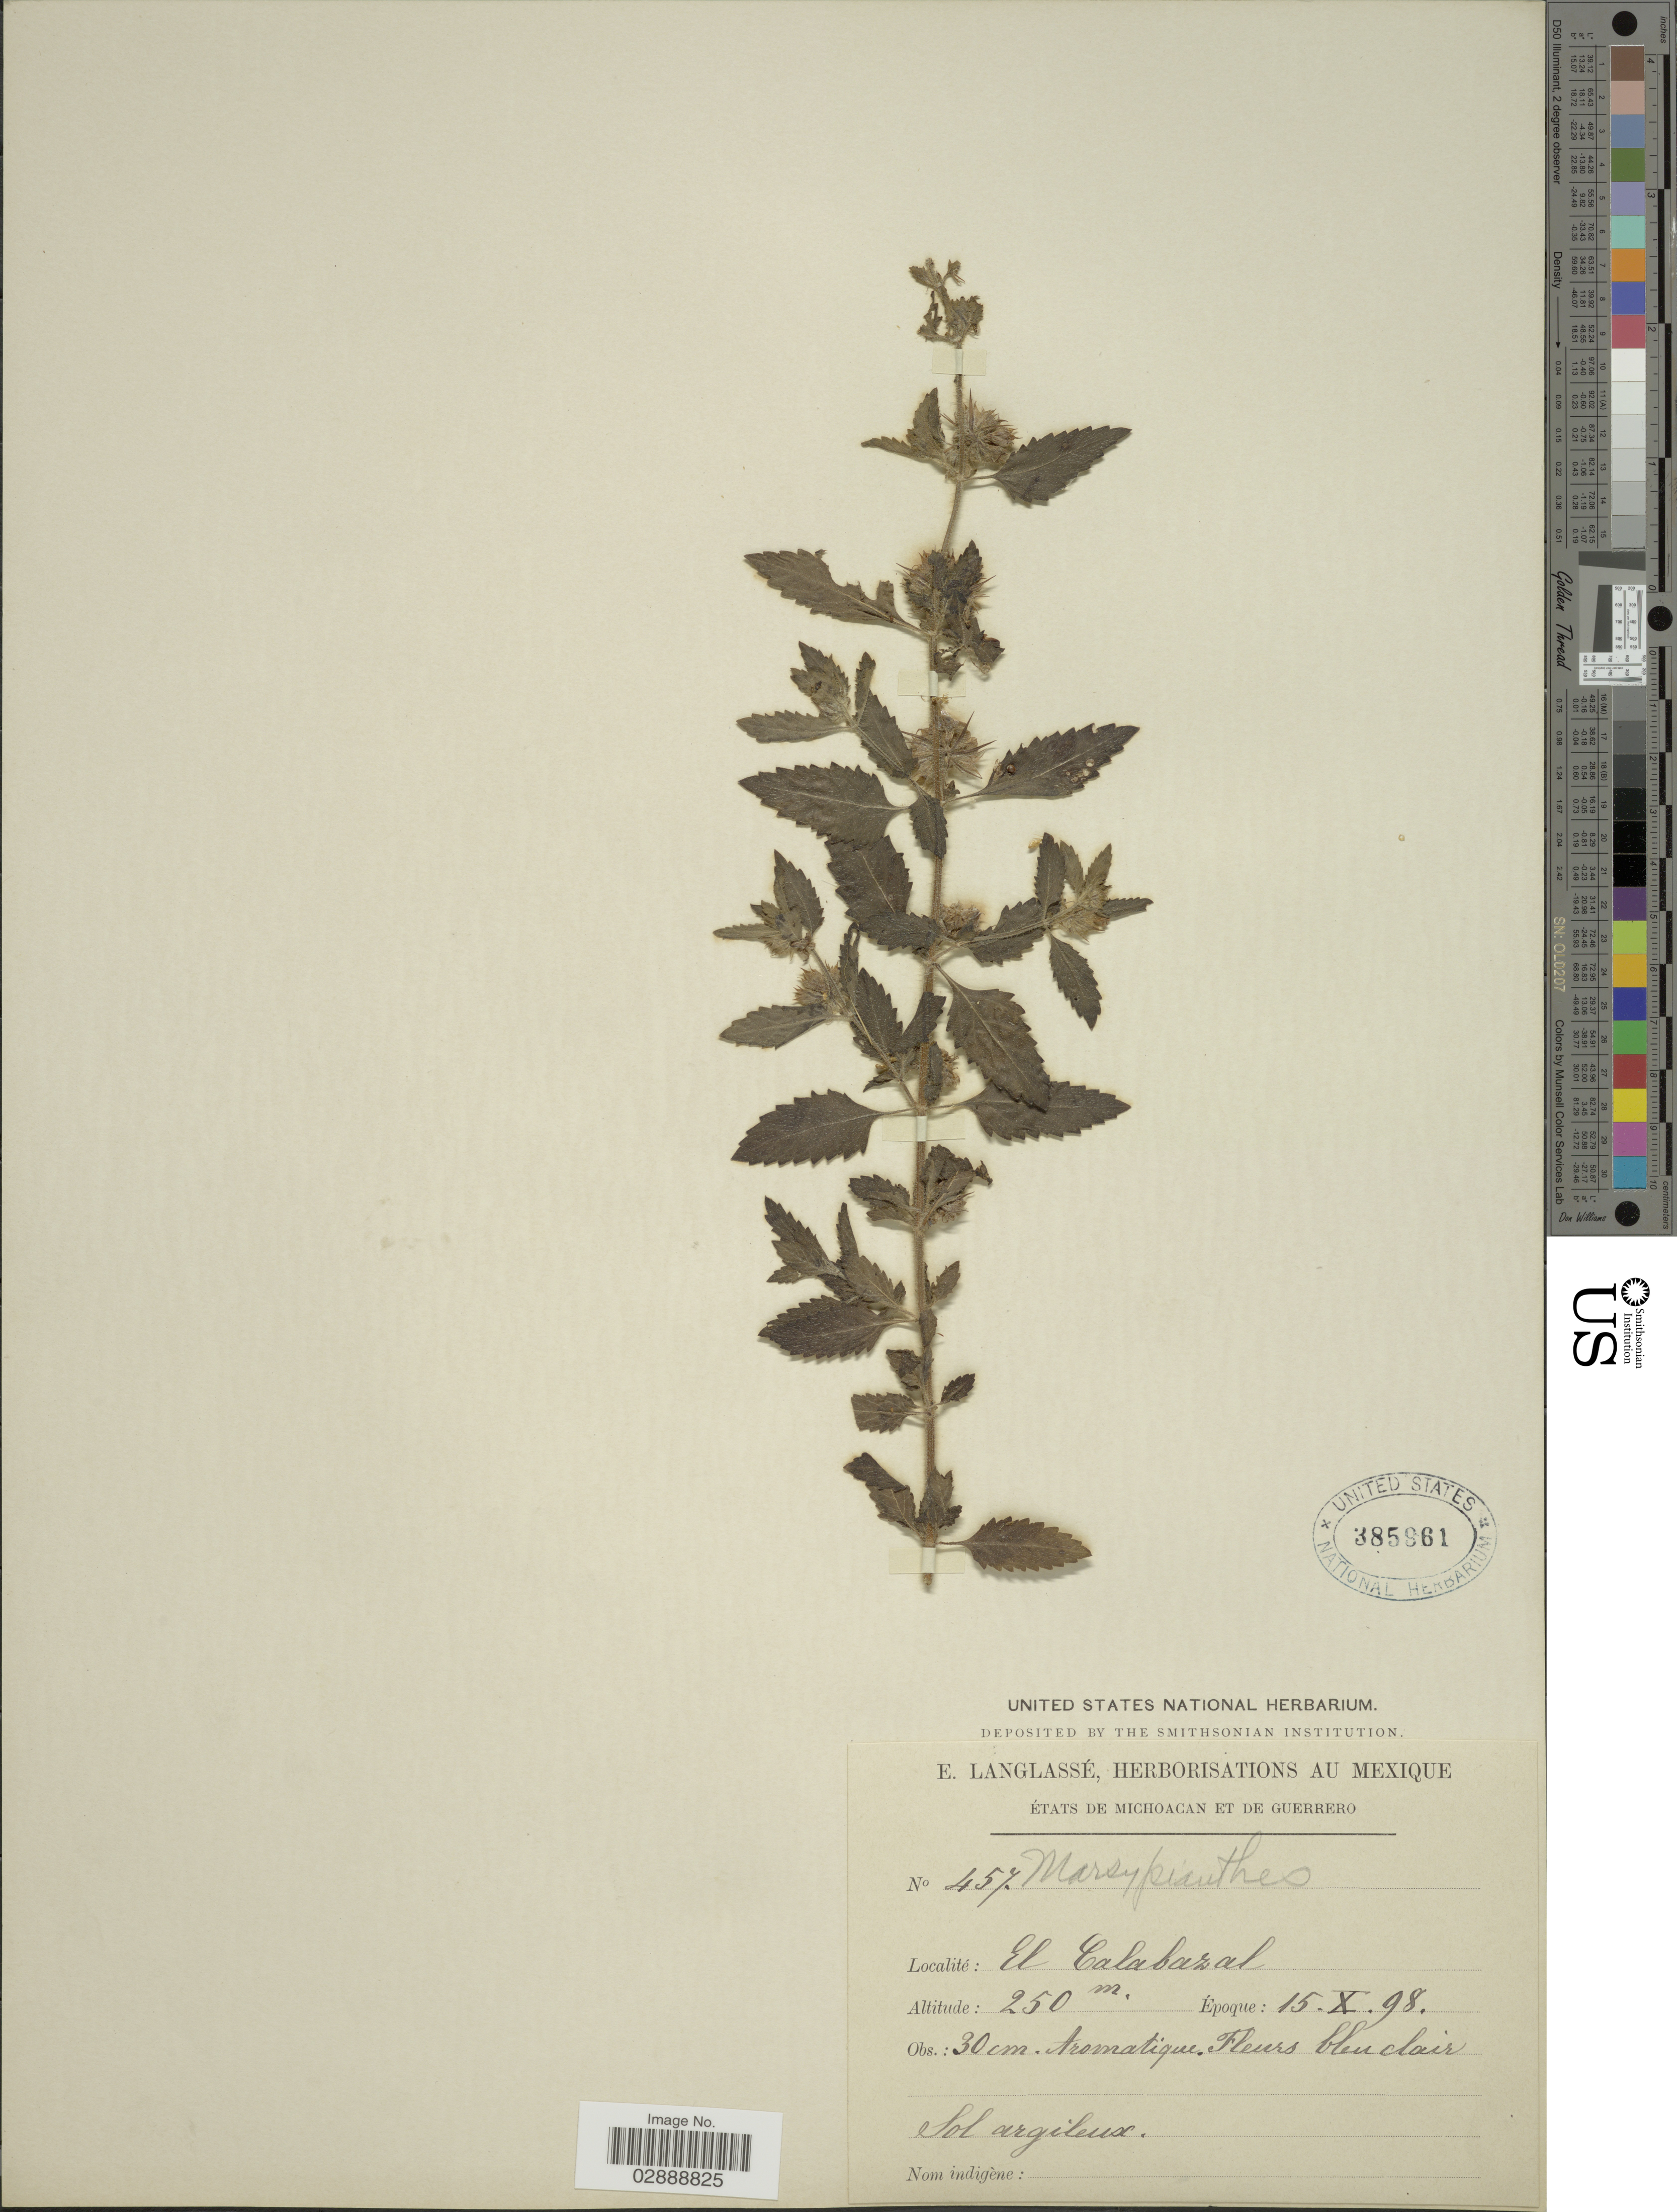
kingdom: Plantae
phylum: Tracheophyta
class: Magnoliopsida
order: Lamiales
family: Lamiaceae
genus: Marsypianthes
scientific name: Marsypianthes chamaedrys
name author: (Vahl) Kuntze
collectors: E. Langlassé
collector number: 457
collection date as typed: Transcribed d/m/y: 15/10/98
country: Mexico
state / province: Zacatecas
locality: El Calabazal.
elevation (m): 250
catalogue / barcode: US 385961